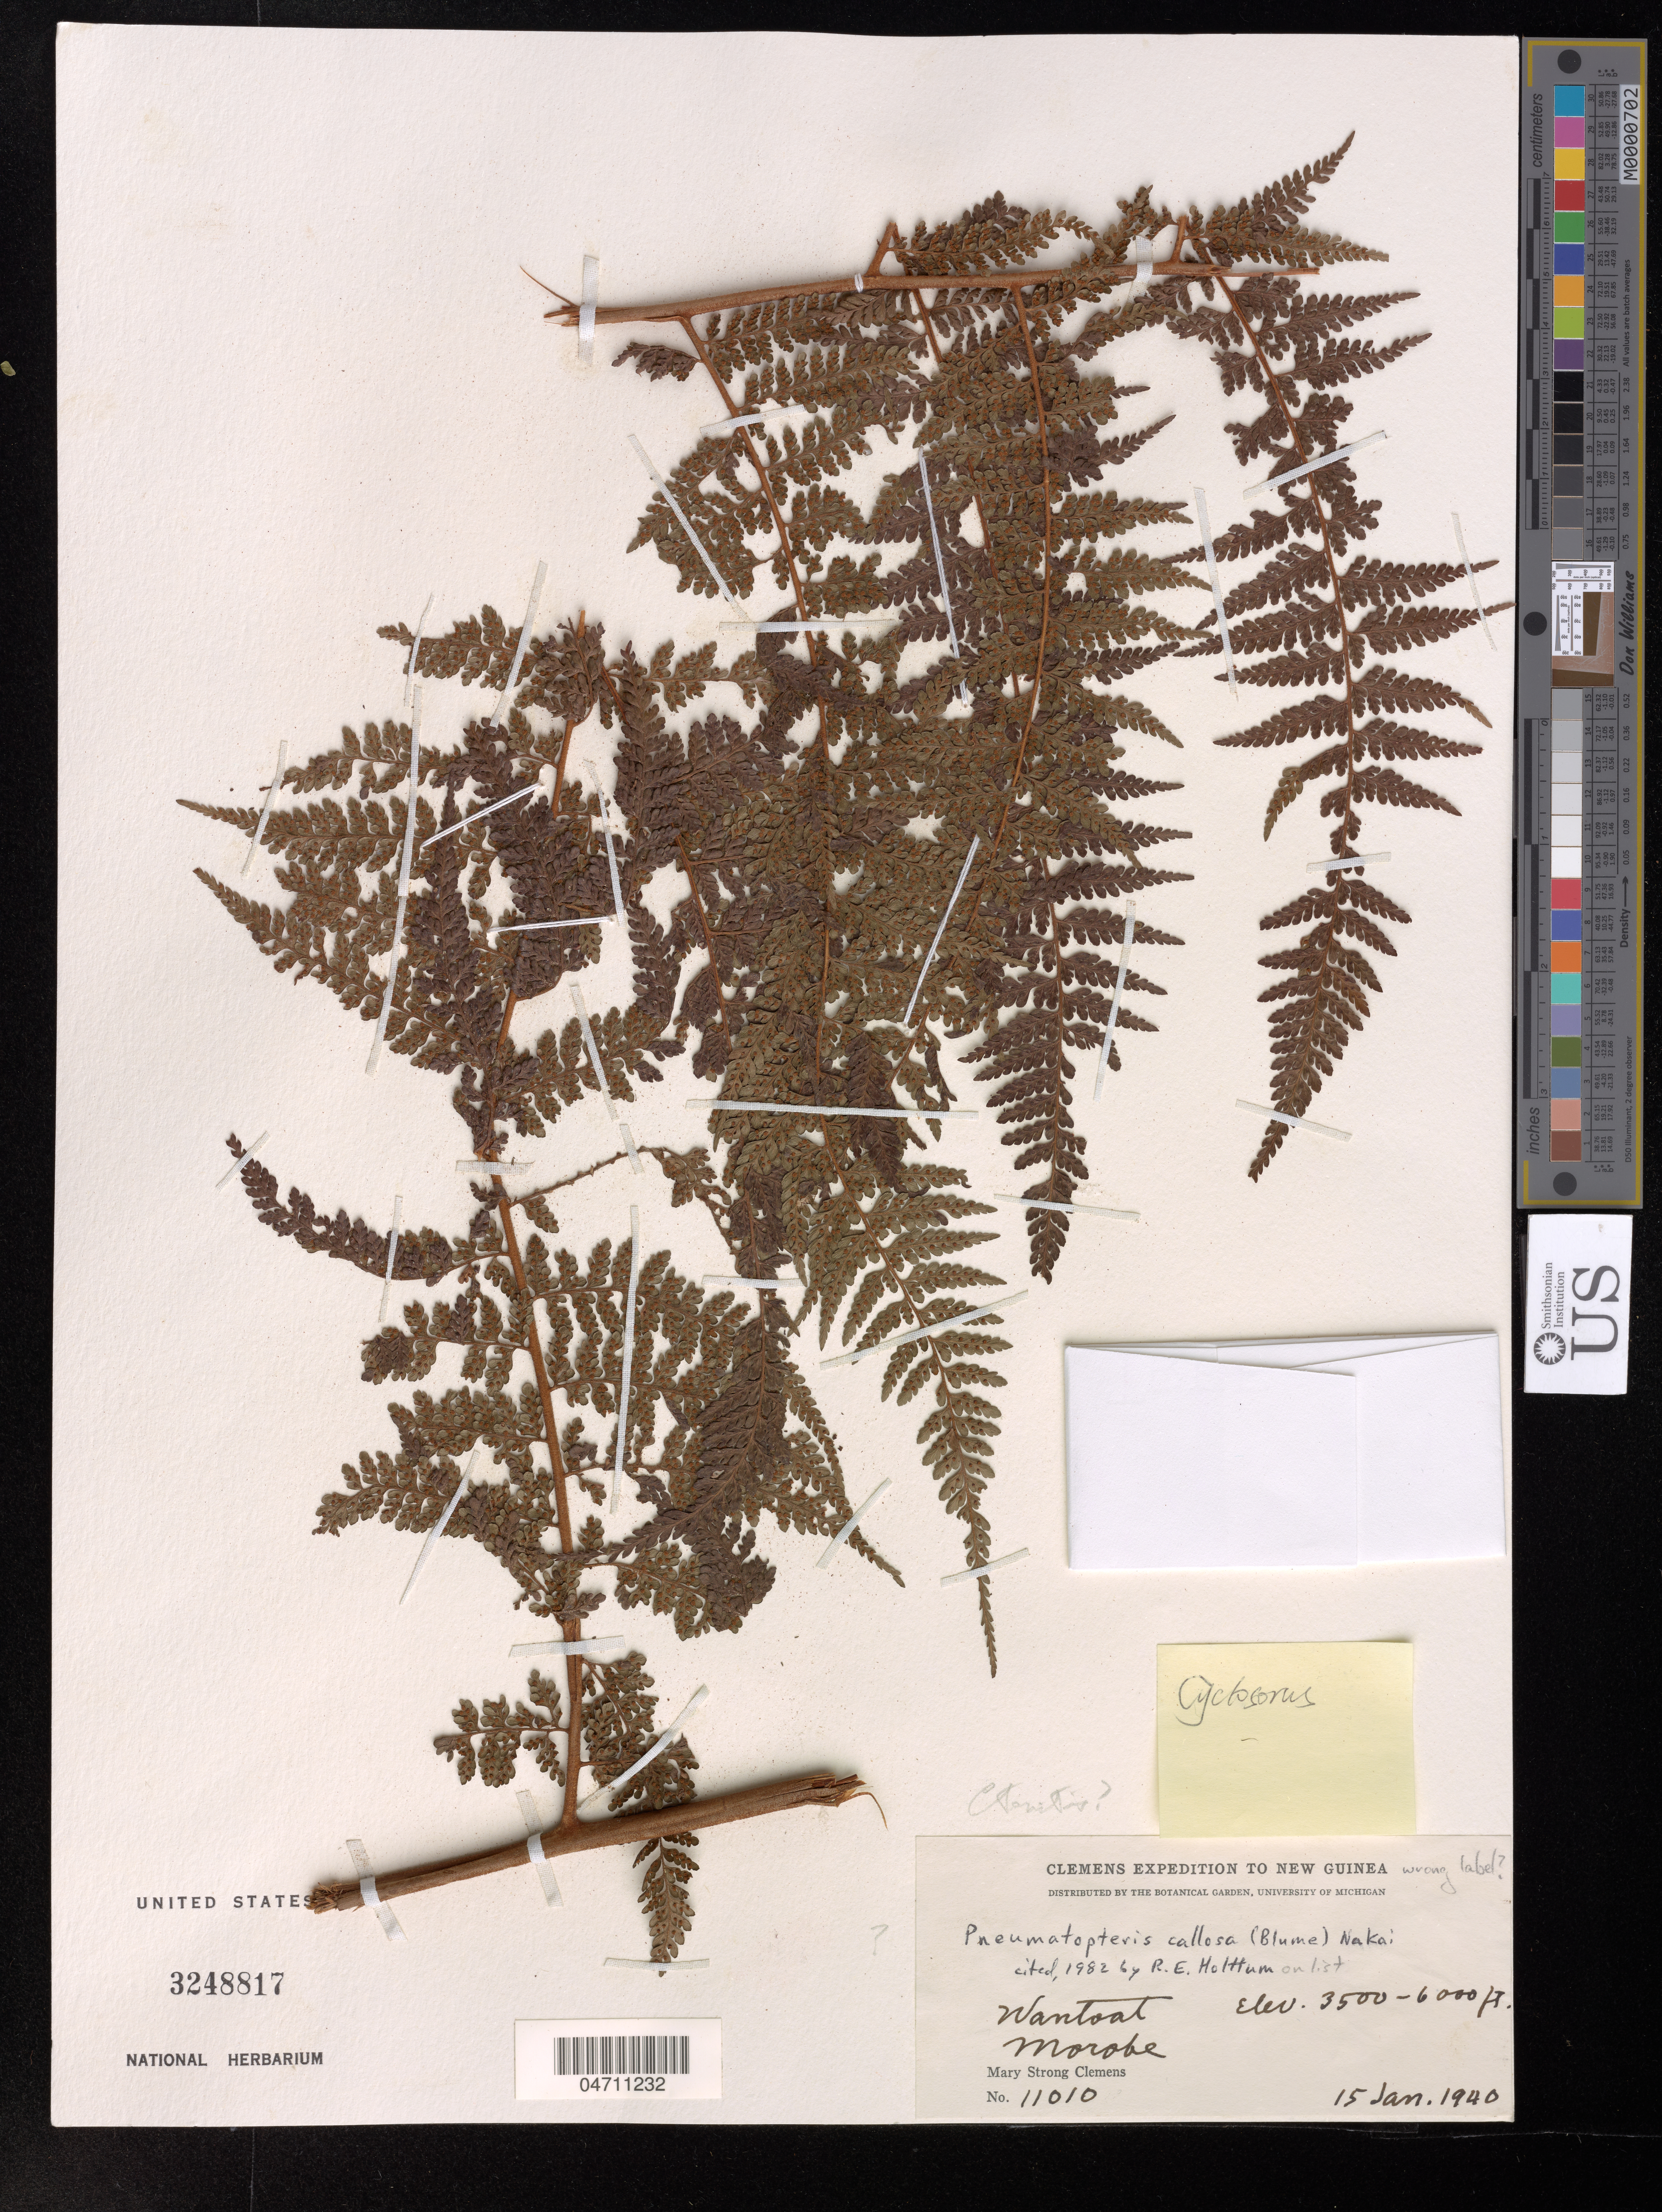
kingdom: Plantae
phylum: Tracheophyta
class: Polypodiopsida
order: Polypodiales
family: Thelypteridaceae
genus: Cyclosorus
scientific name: Cyclosorus sp.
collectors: M. S. Clemens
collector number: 11010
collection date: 1940-01-15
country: Papua New Guinea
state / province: Morobe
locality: New Guinea, Wantoat (Wantot)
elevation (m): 1067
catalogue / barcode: US 3248817